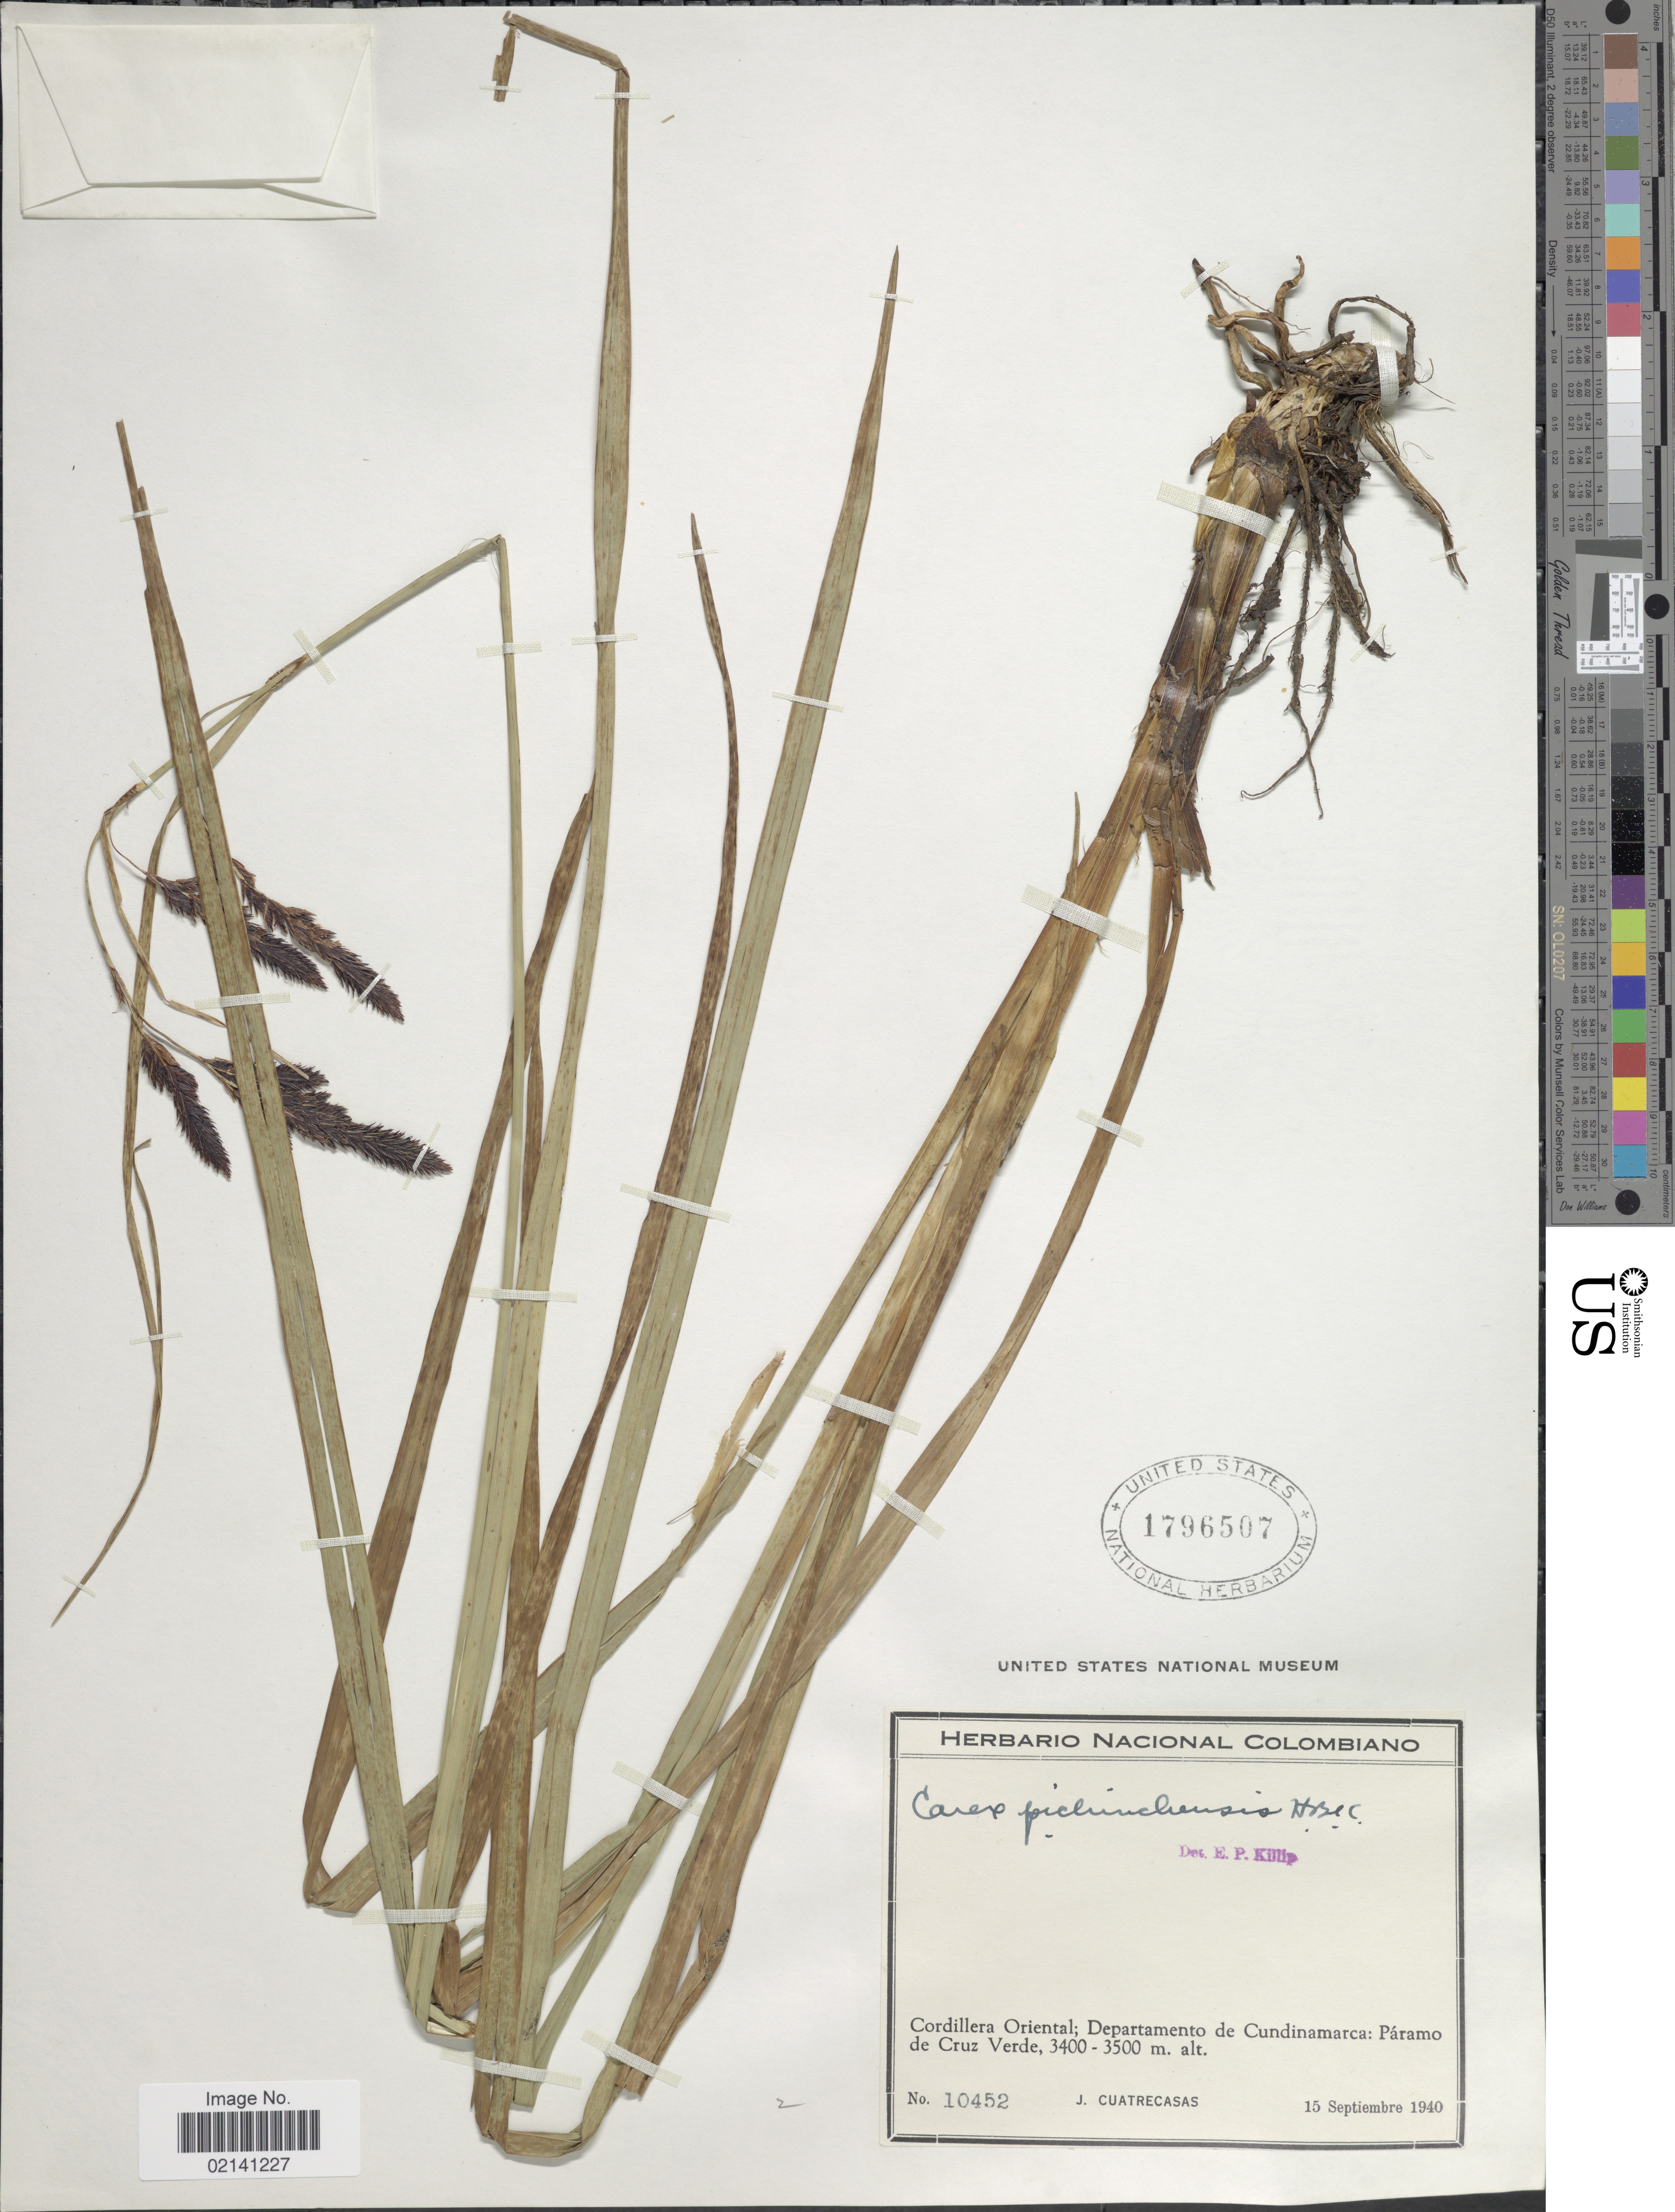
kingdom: Plantae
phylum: Tracheophyta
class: Liliopsida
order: Poales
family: Cyperaceae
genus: Carex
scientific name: Carex pichinchensis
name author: Kunth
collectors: J. Cuatrecasas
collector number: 10452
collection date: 1940-09-15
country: Colombia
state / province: Cundinamarca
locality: Cordillera Oriental, Paramo de Cruz.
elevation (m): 3400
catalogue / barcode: US 1796507